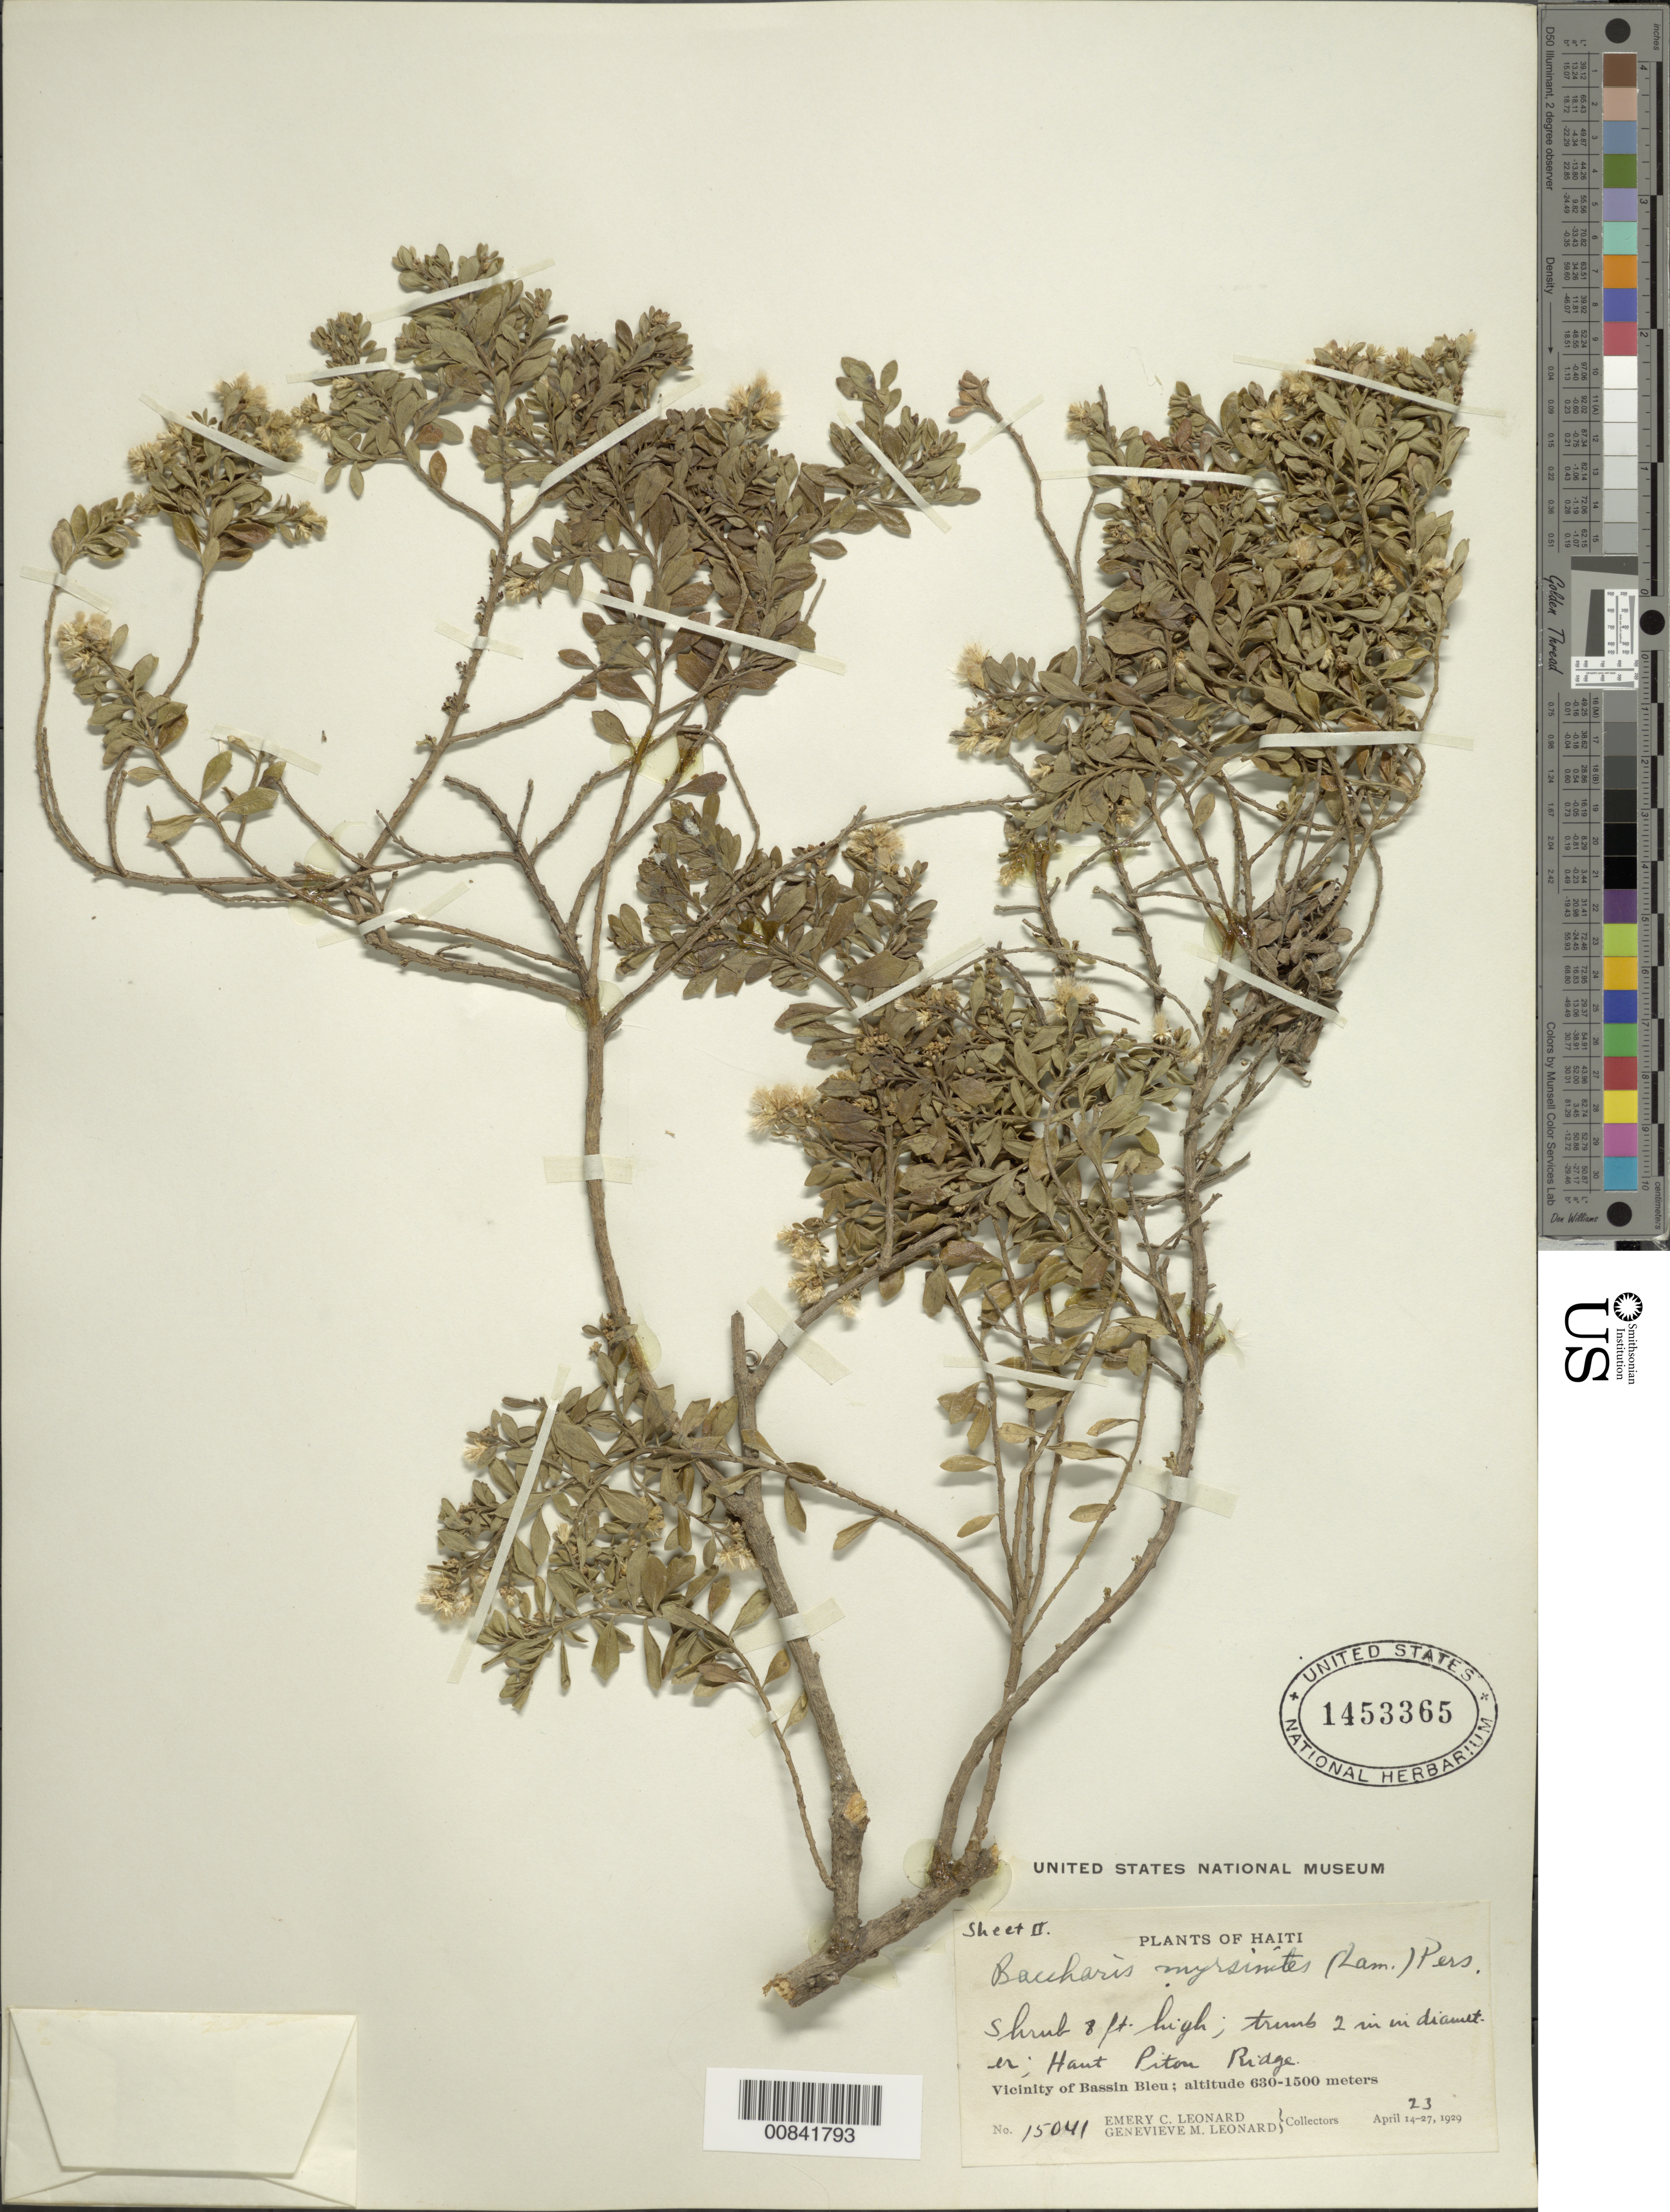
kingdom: Plantae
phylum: Tracheophyta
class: Magnoliopsida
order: Asterales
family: Asteraceae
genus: Baccharis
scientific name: Baccharis myrsinites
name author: Pers.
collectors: E. C. Leonard & G. M. Leonard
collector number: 15041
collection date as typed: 23 Apr 1929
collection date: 1929-04-23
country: Haiti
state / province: Nord-Ouest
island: Hispaniola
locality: Vicinity of Bassin Bleu, Haut Piton Ridge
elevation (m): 630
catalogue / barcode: US 1453365